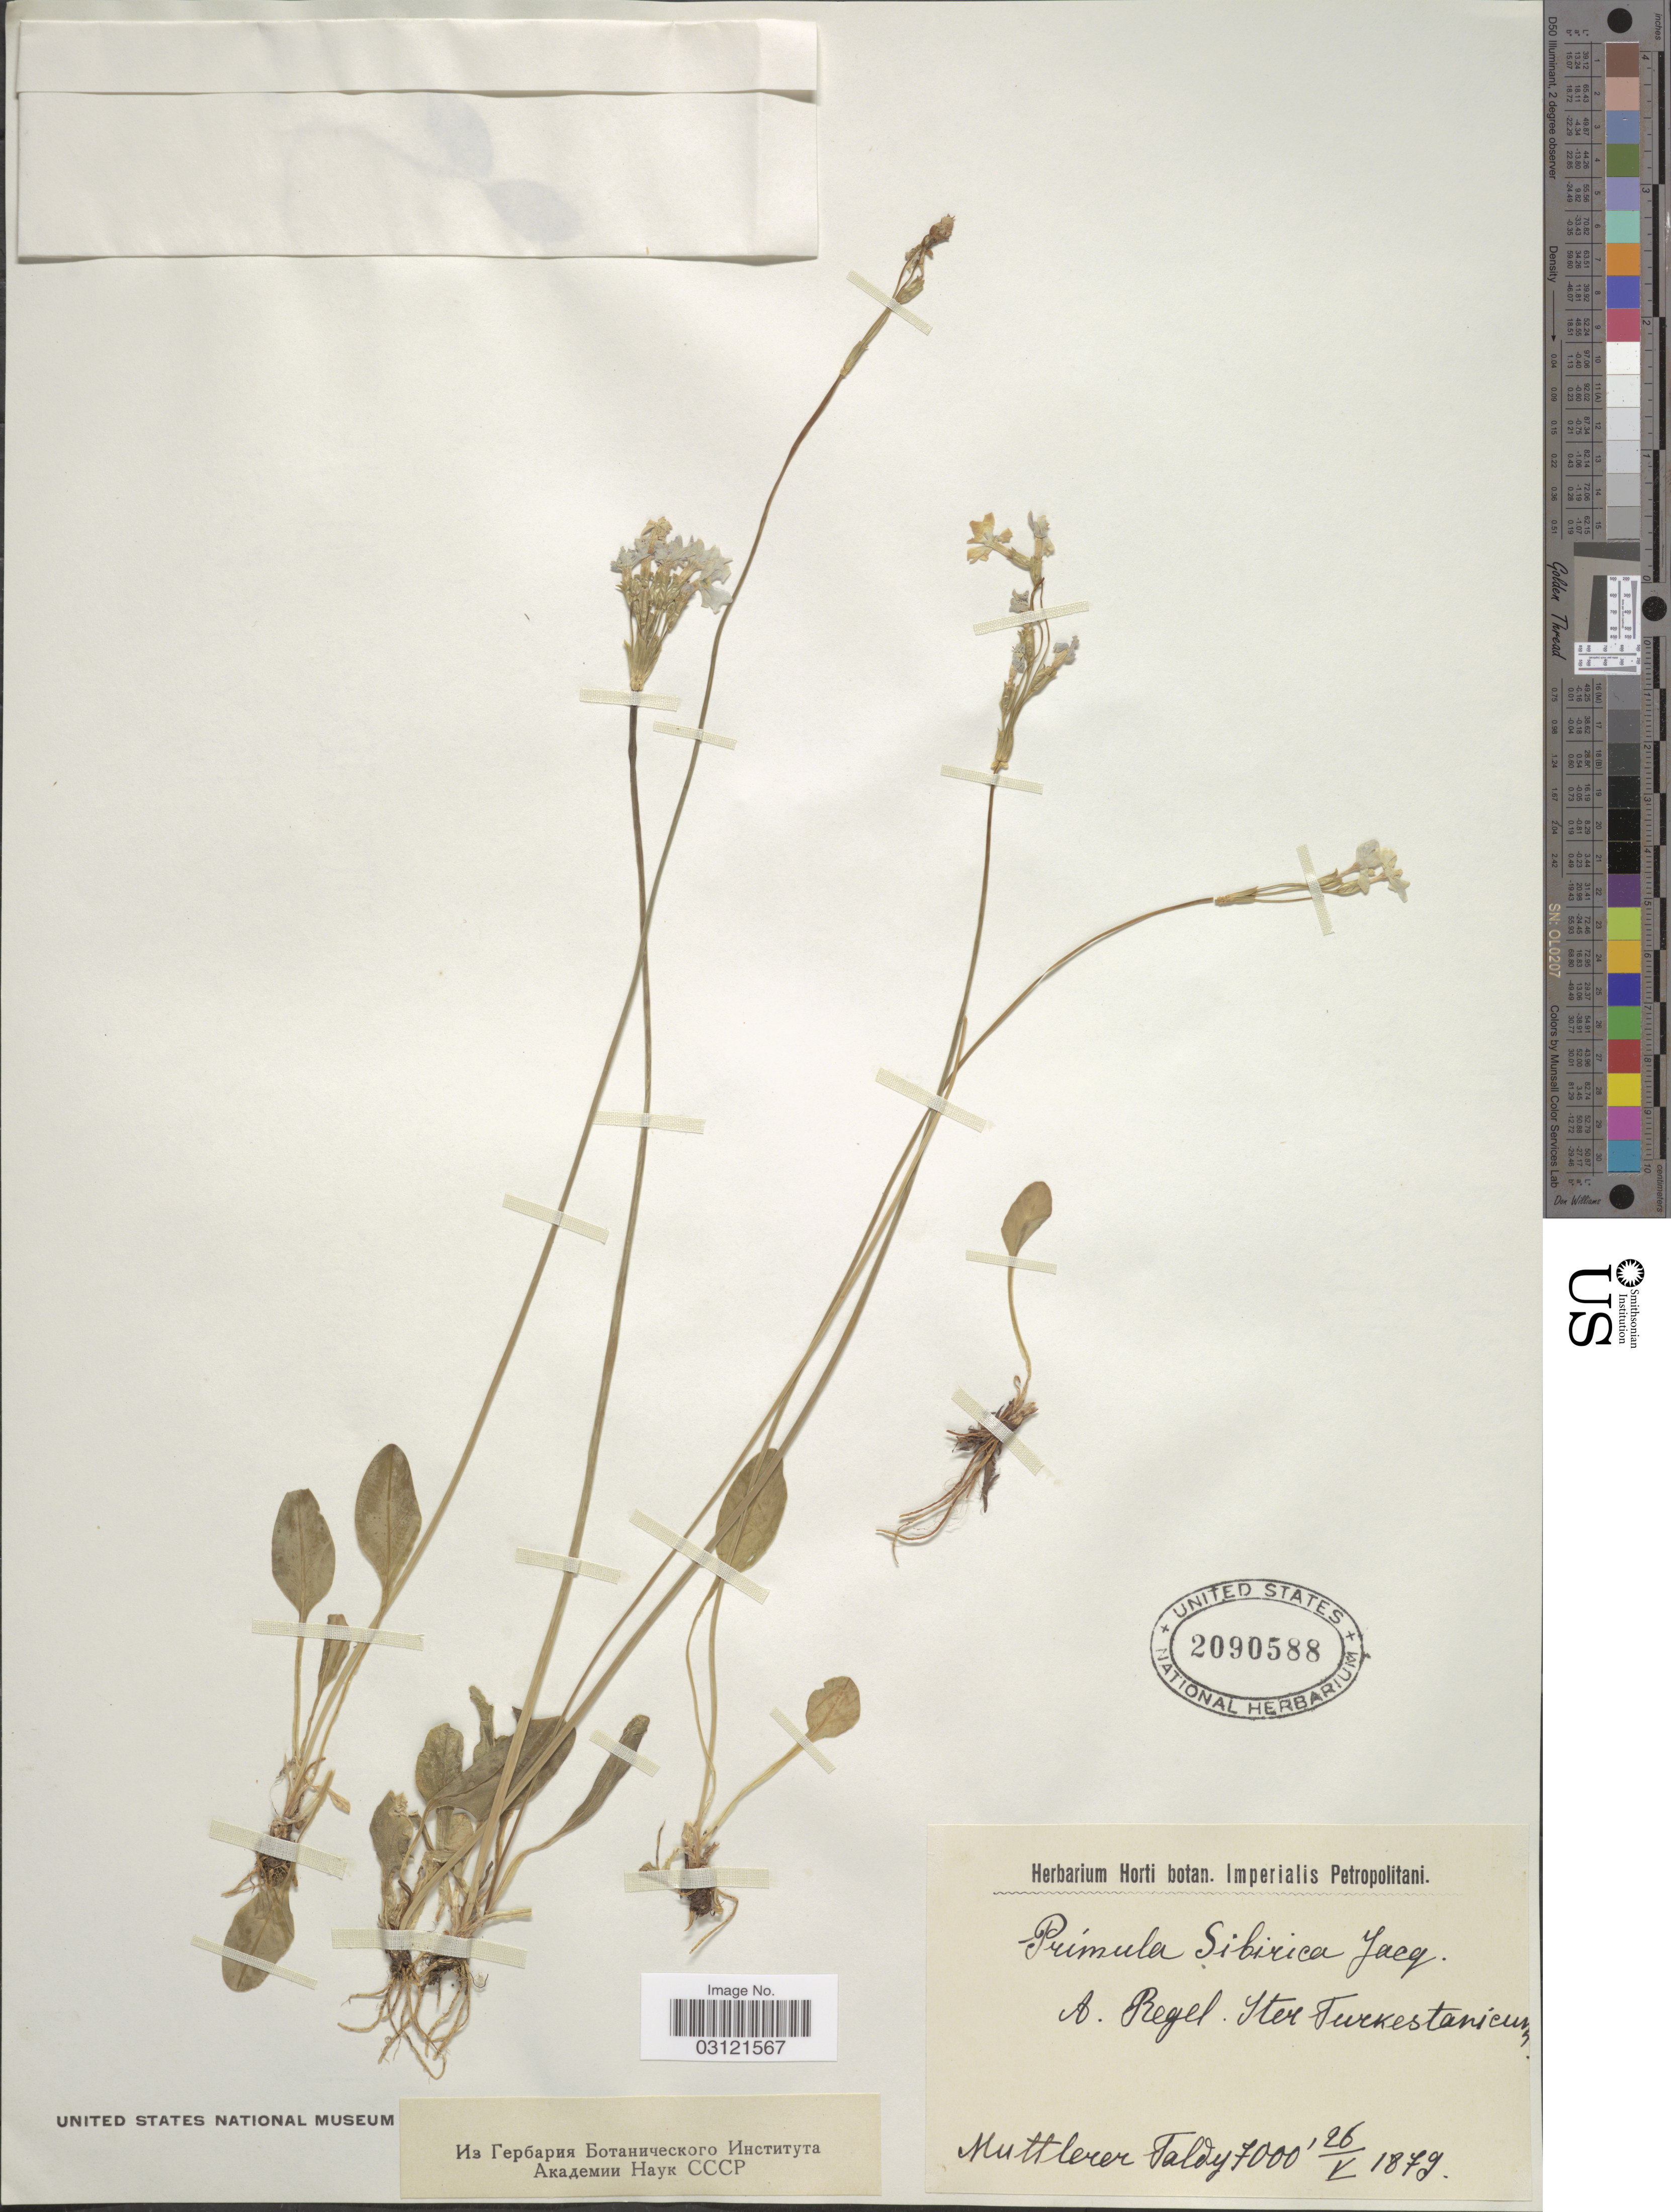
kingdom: Plantae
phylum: Tracheophyta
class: Magnoliopsida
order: Ericales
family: Primulaceae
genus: Primula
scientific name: Primula nutans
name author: Georgi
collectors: A. Regel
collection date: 1879-05-26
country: Turkey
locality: Iter Turkestanicum, Muttlerer Faldy.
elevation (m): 2134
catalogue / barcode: US 2090588